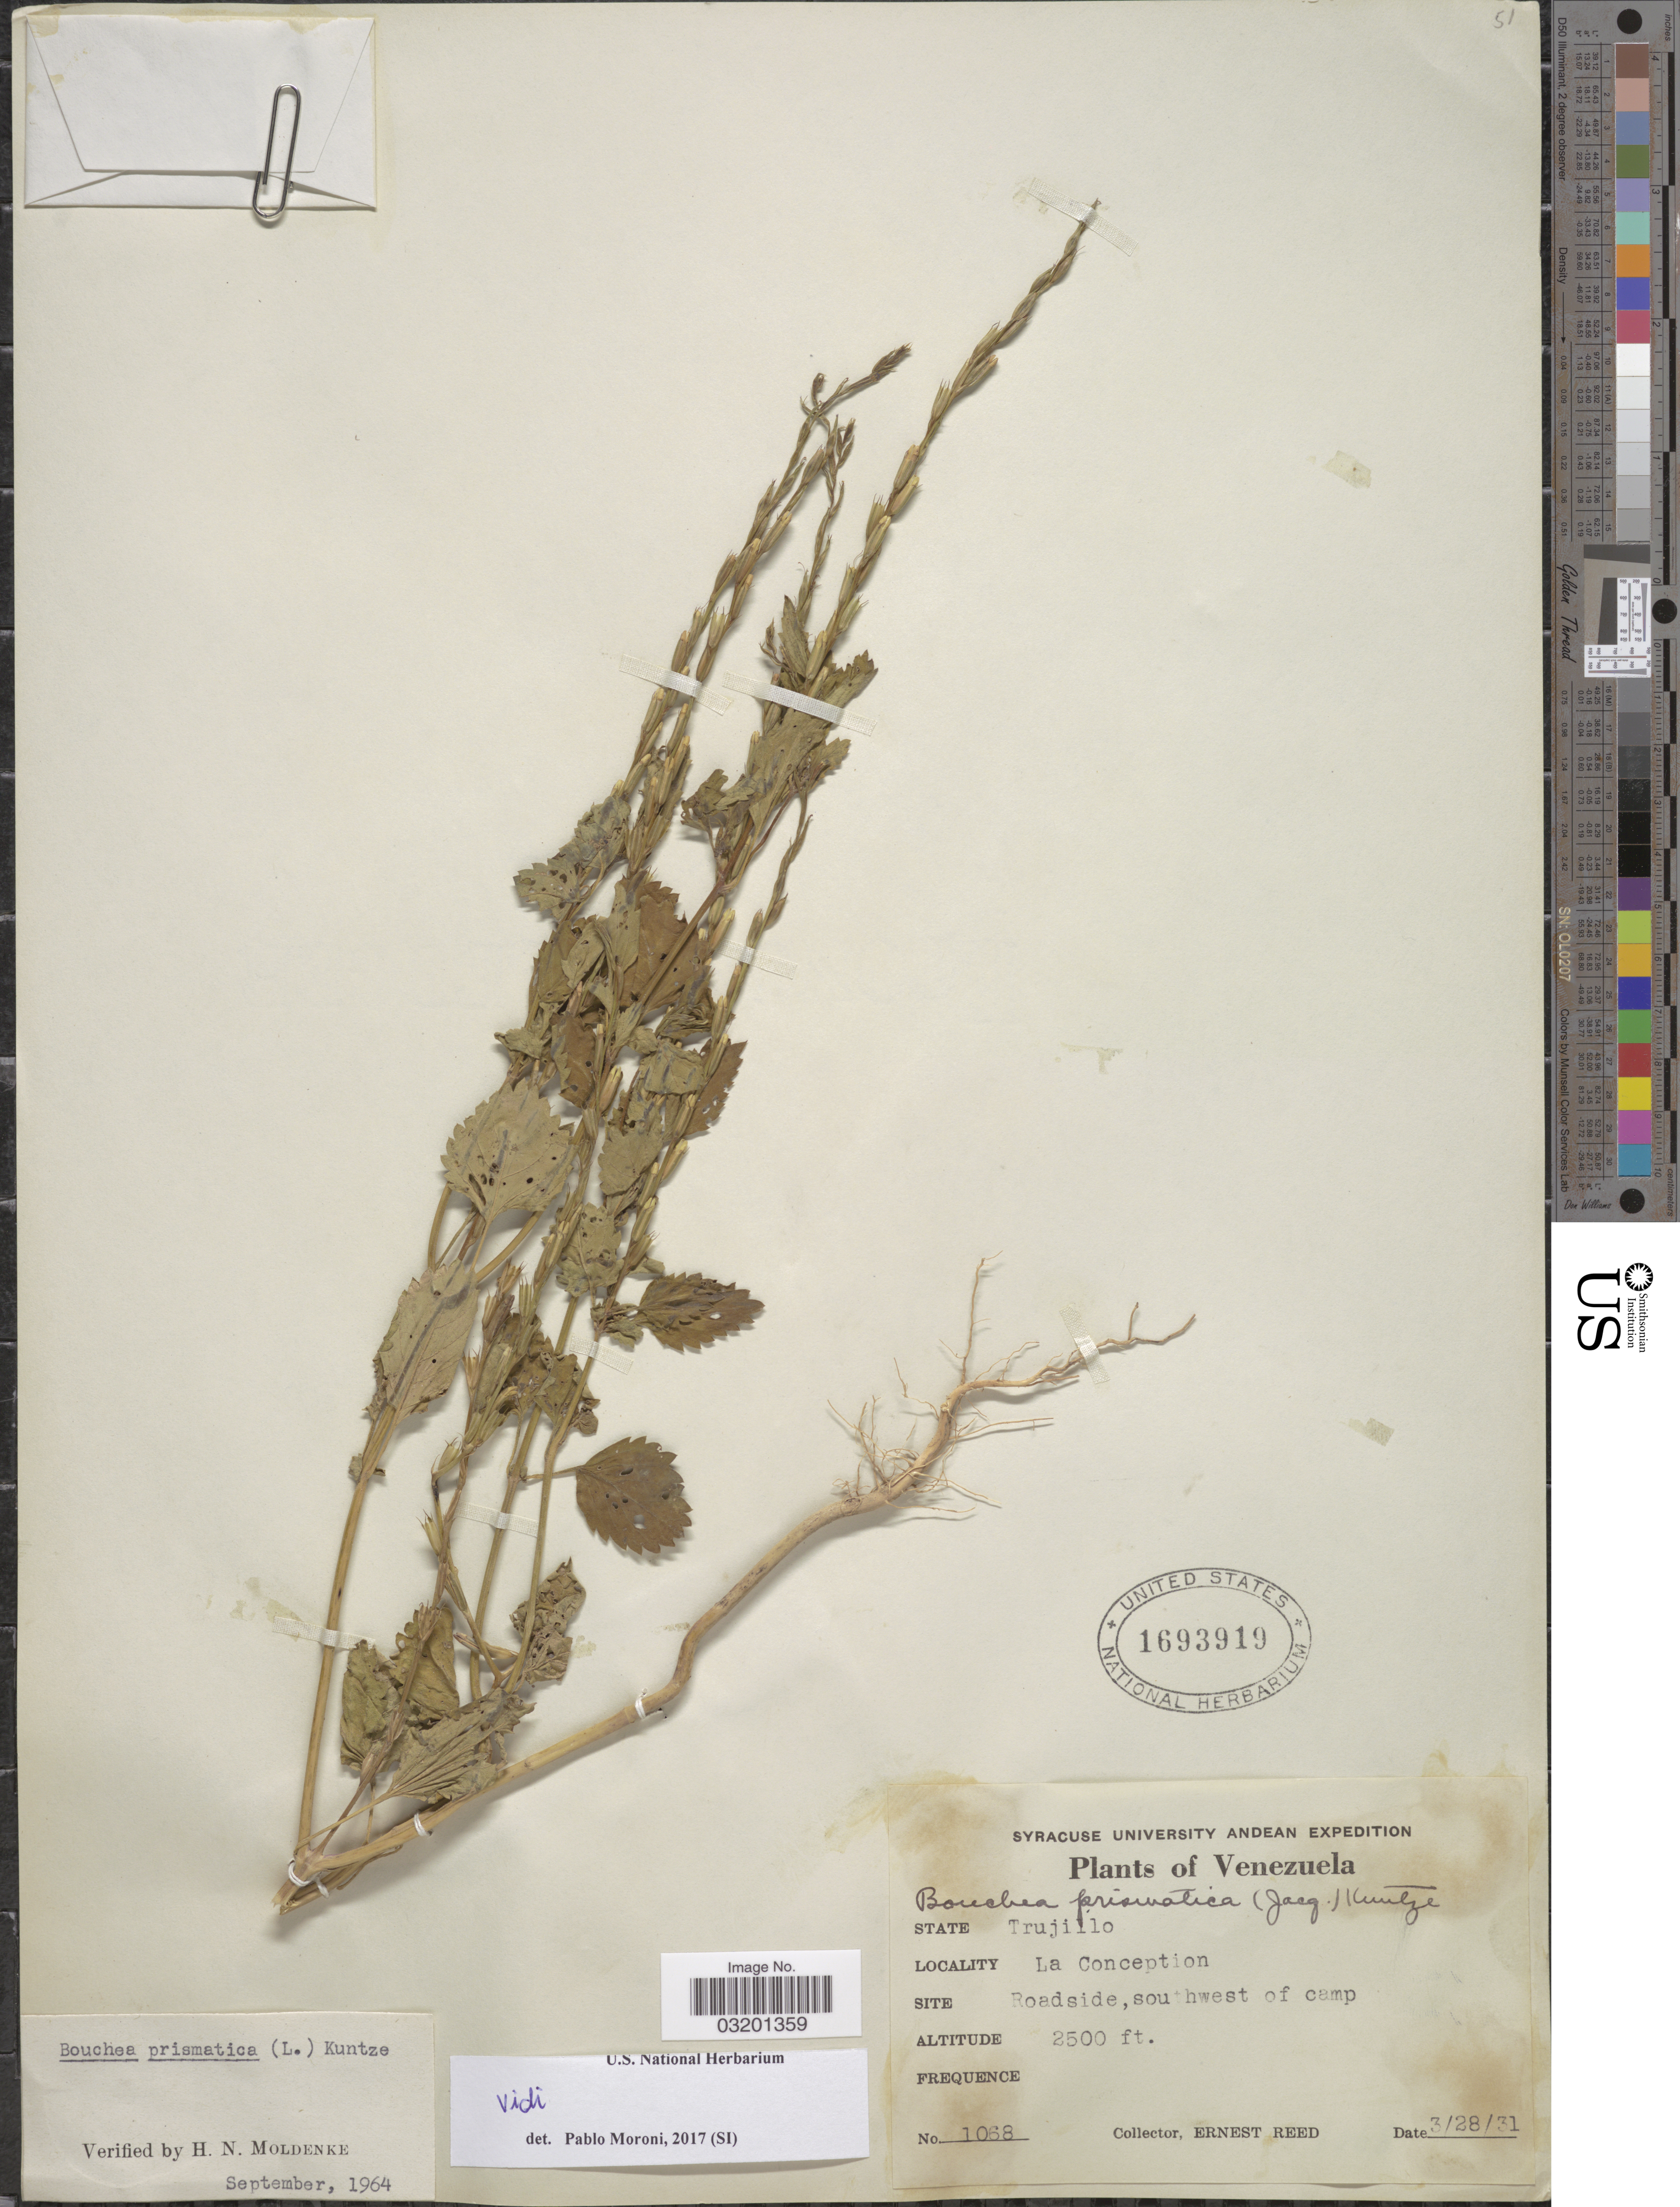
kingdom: Plantae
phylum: Tracheophyta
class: Magnoliopsida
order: Lamiales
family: Verbenaceae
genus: Bouchea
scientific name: Bouchea prismatica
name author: (L.) Kuntze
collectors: E. Reed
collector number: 1068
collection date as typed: Transcribed d/m/y: 28/3/31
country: Venezuela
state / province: Trujillo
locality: La Conception, Site Roadside, southwest of camp.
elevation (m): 762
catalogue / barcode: US 1693919